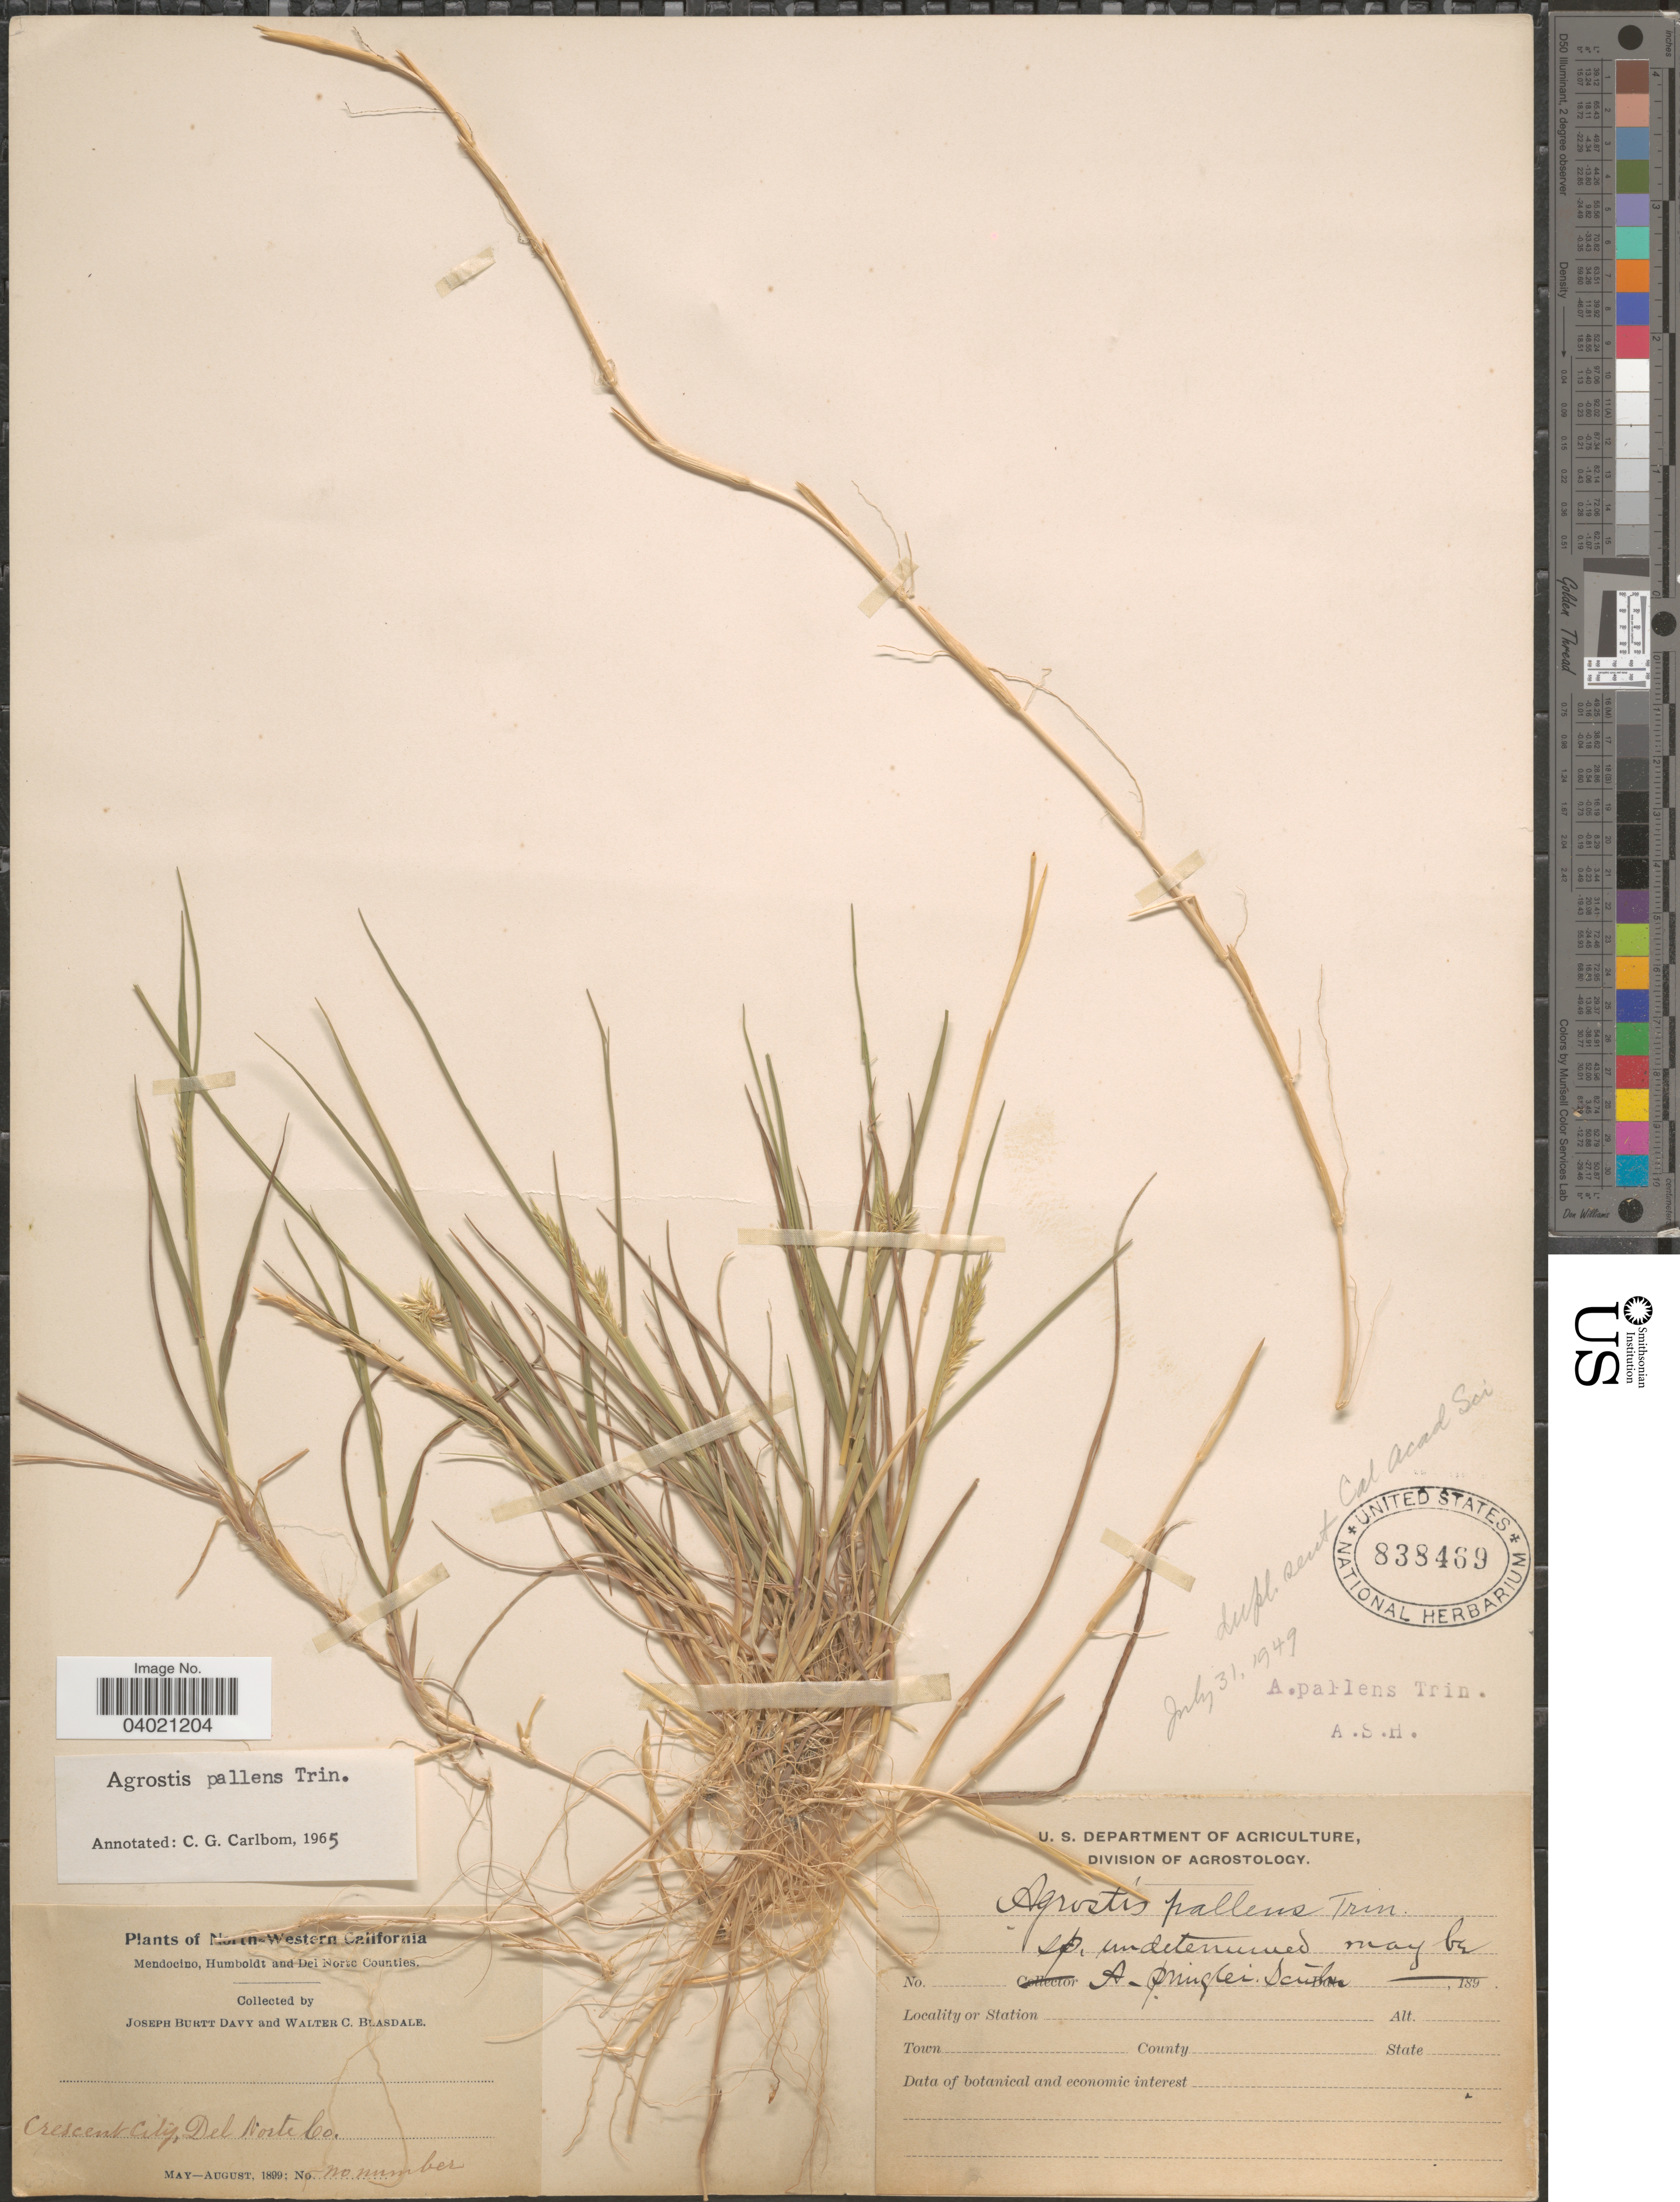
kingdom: Plantae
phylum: Tracheophyta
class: Liliopsida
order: Poales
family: Poaceae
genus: Agrostis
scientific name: Agrostis pallens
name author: Trin.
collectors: J. Burtt Davy & W. Blasdale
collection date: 1899-05/1899-08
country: United States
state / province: California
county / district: Del Norte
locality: Crescent City, Del Norte Co.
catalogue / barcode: US 838469